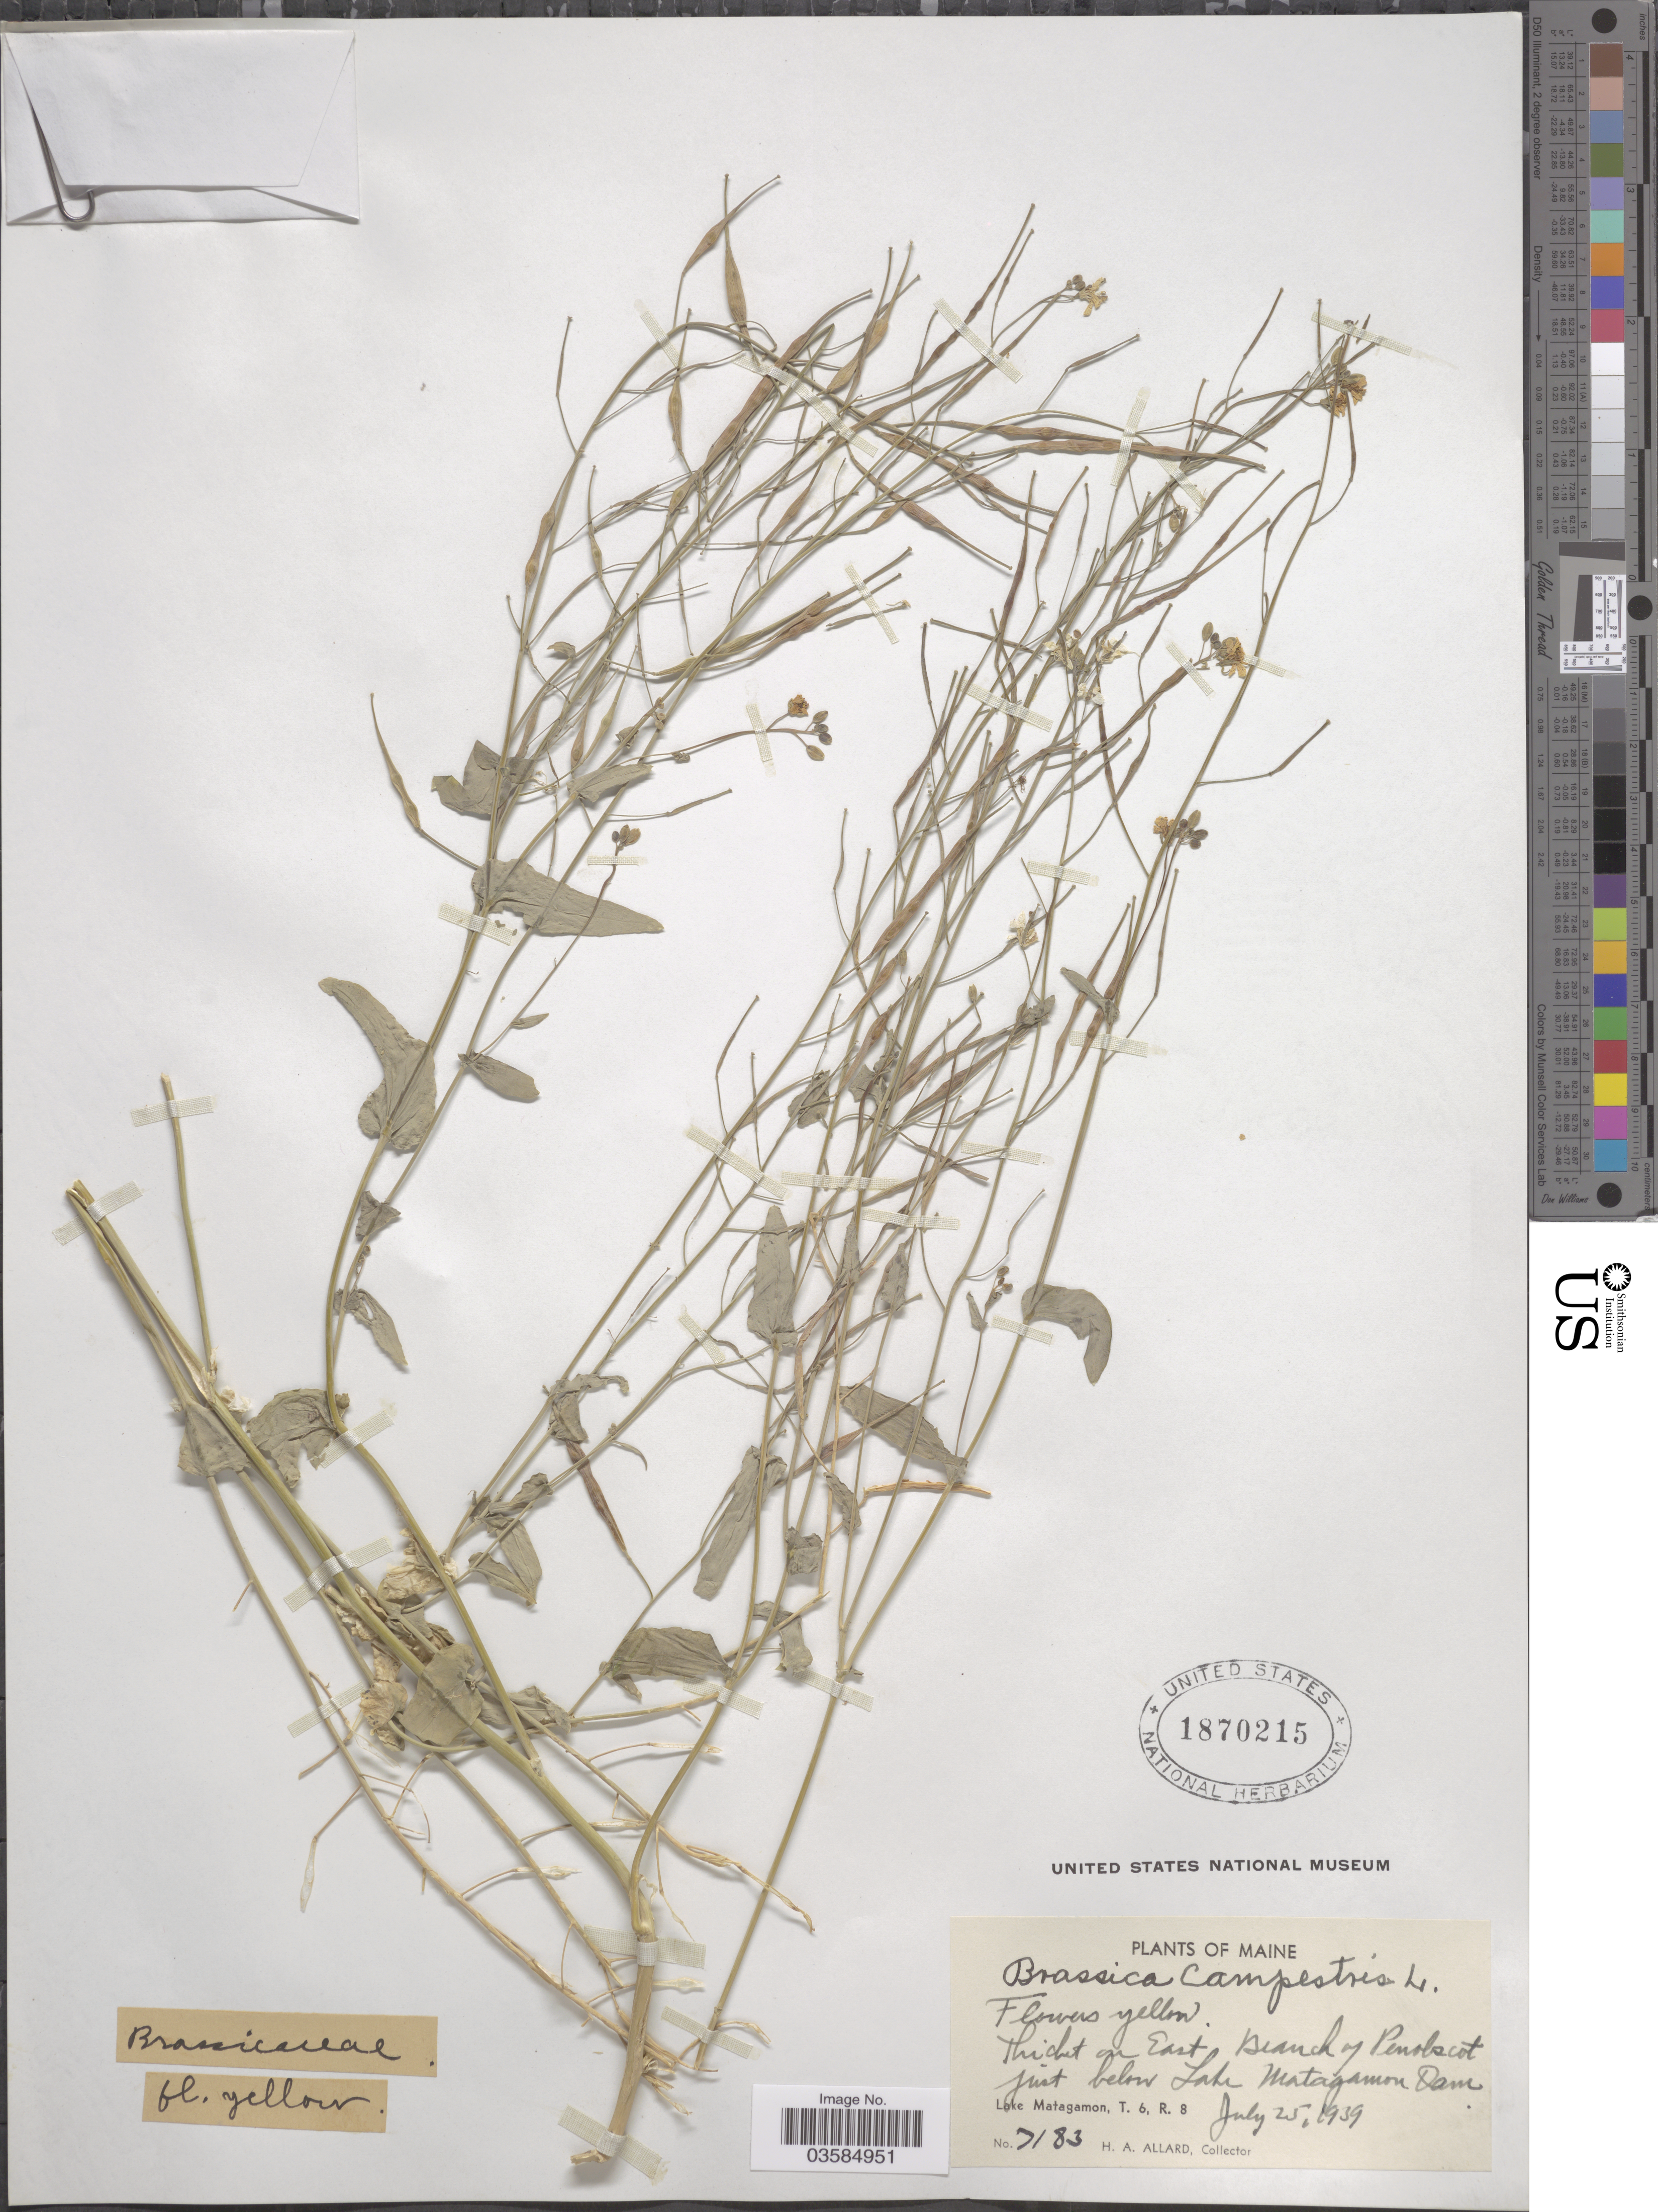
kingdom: Plantae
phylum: Tracheophyta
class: Magnoliopsida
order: Brassicales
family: Brassicaceae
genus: Brassica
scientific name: Brassica campestris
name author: L.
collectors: H. A. Allard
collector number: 7183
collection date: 1939-07-25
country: United States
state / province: Maine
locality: Thicket on East Branch of Penbscot just below Lake Matagamon Dam. Lake Matagamon, T. 6, R. 8.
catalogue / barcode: US 1870215